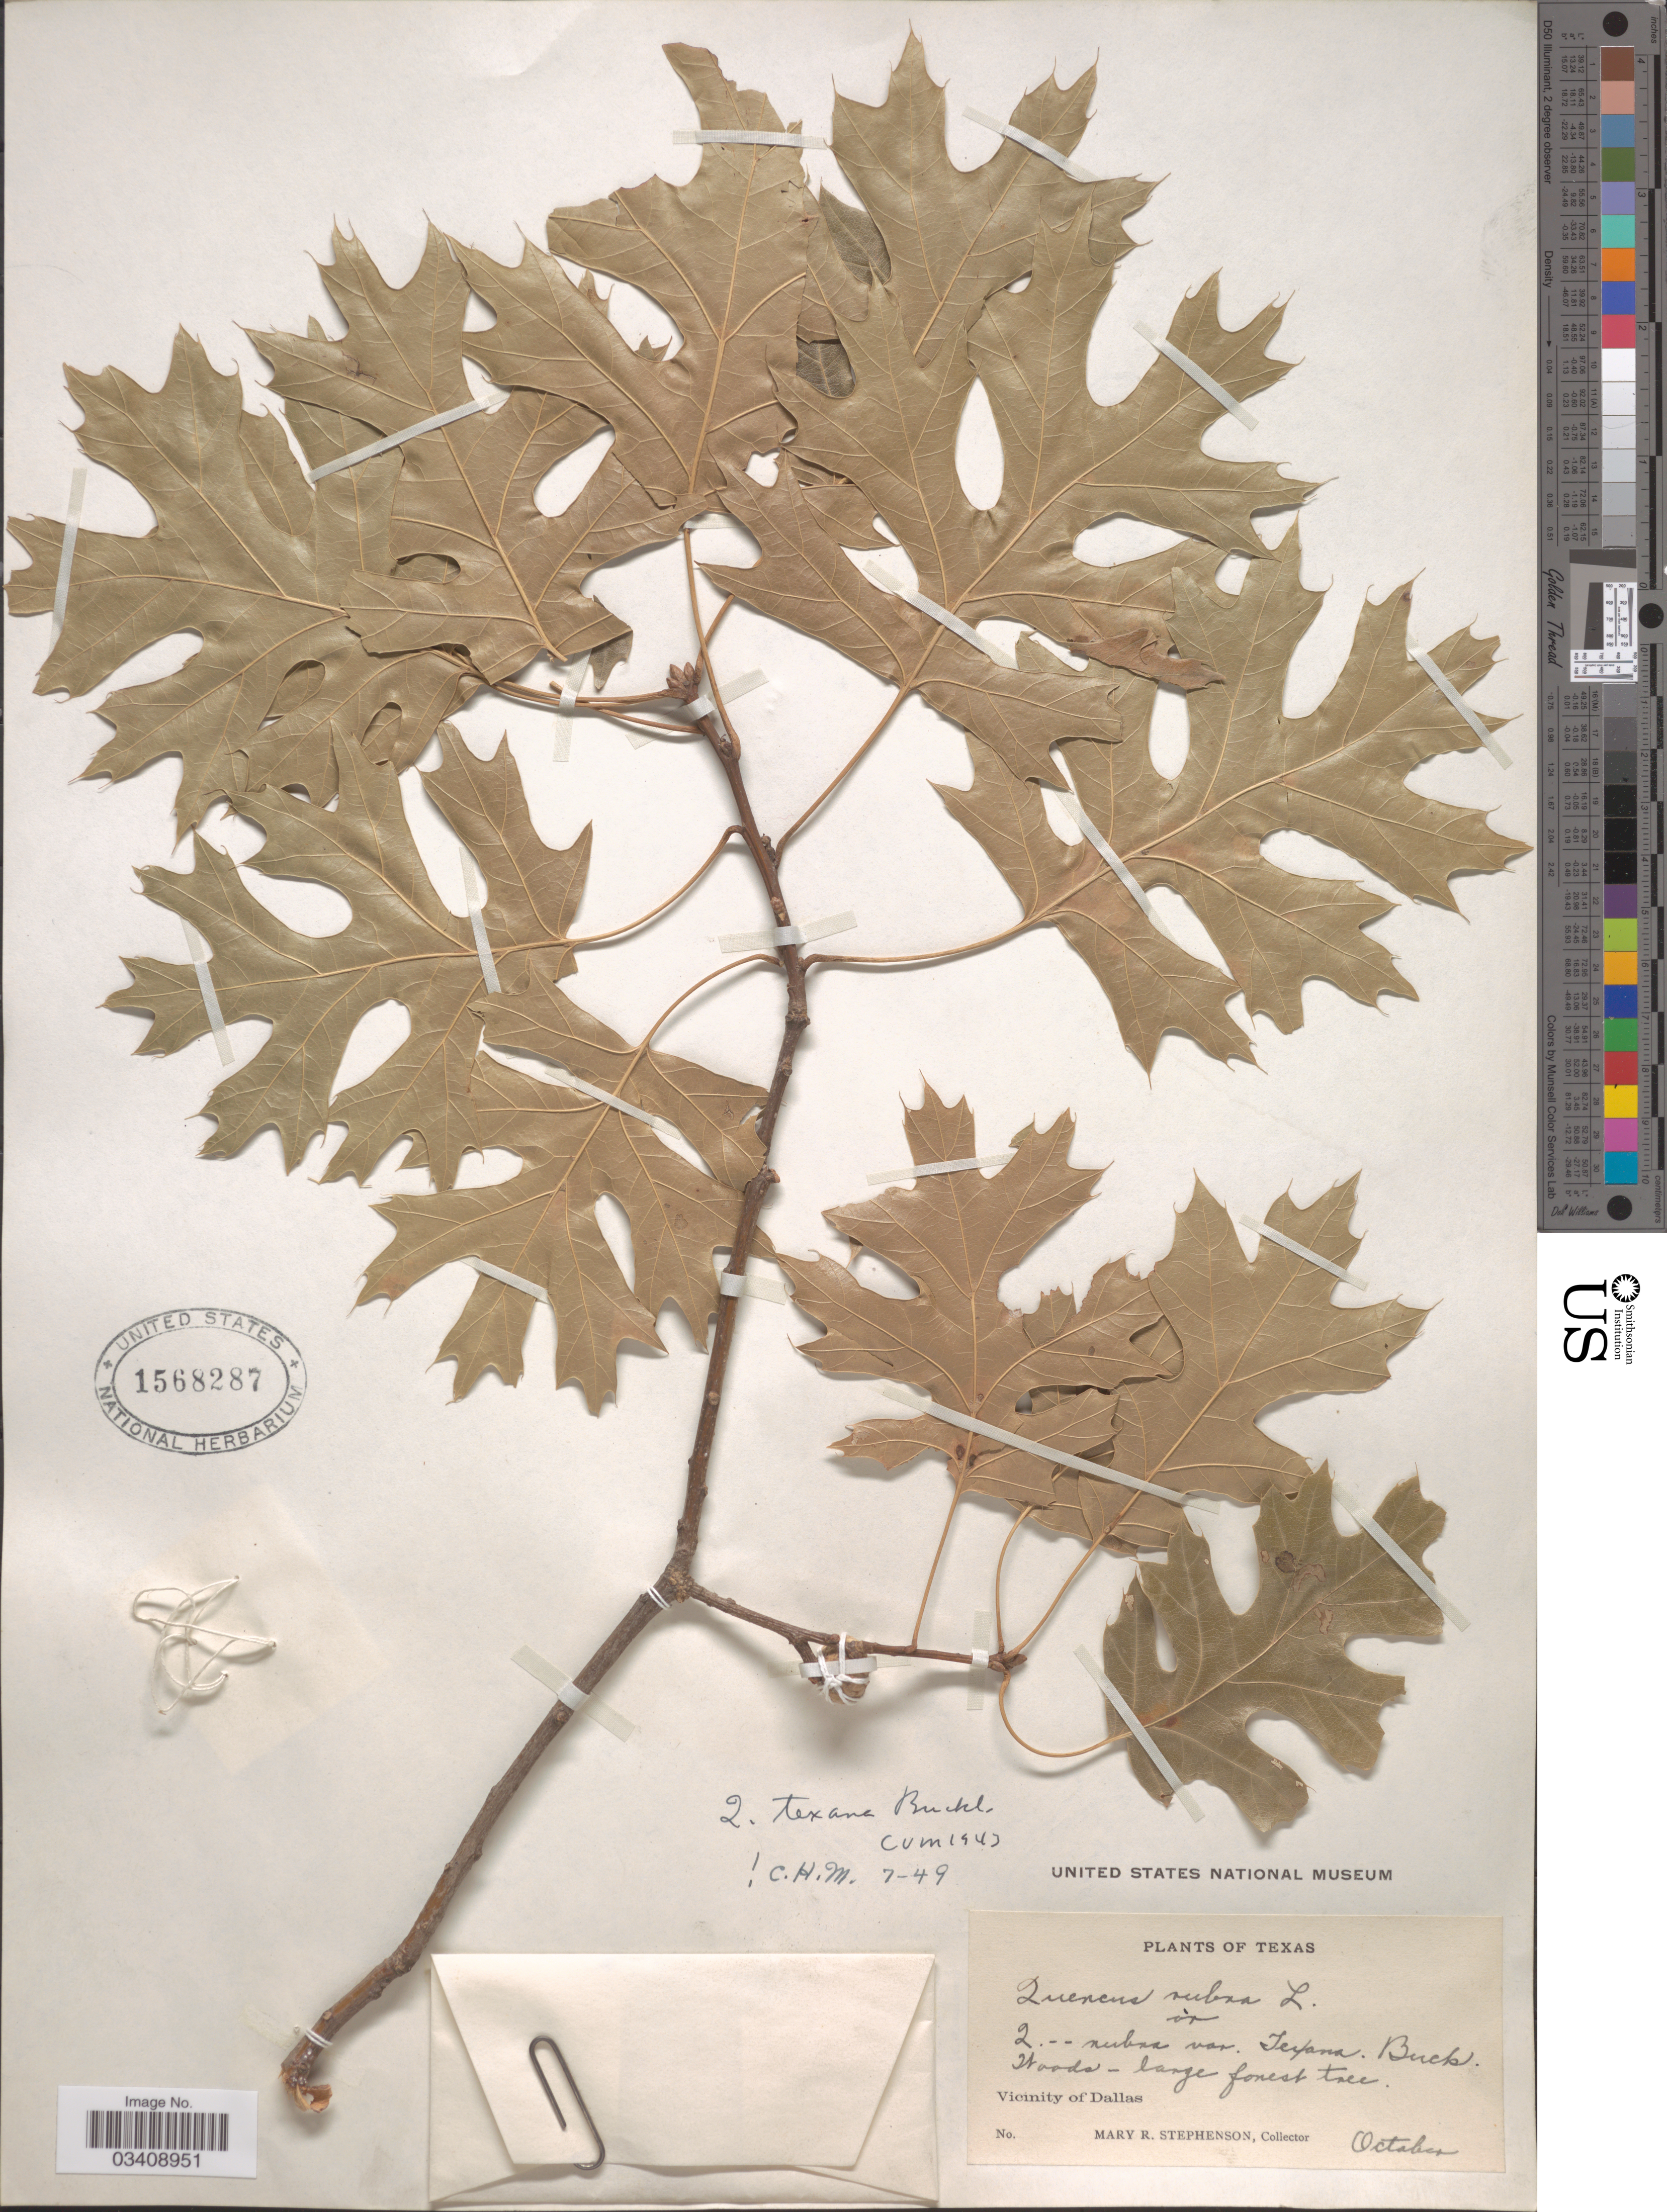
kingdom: Plantae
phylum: Tracheophyta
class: Magnoliopsida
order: Fagales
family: Fagaceae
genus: Quercus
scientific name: Quercus texana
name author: Buckley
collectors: M. Stephenson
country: United States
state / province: Texas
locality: Vicinity of Dallas.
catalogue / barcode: US 1568287